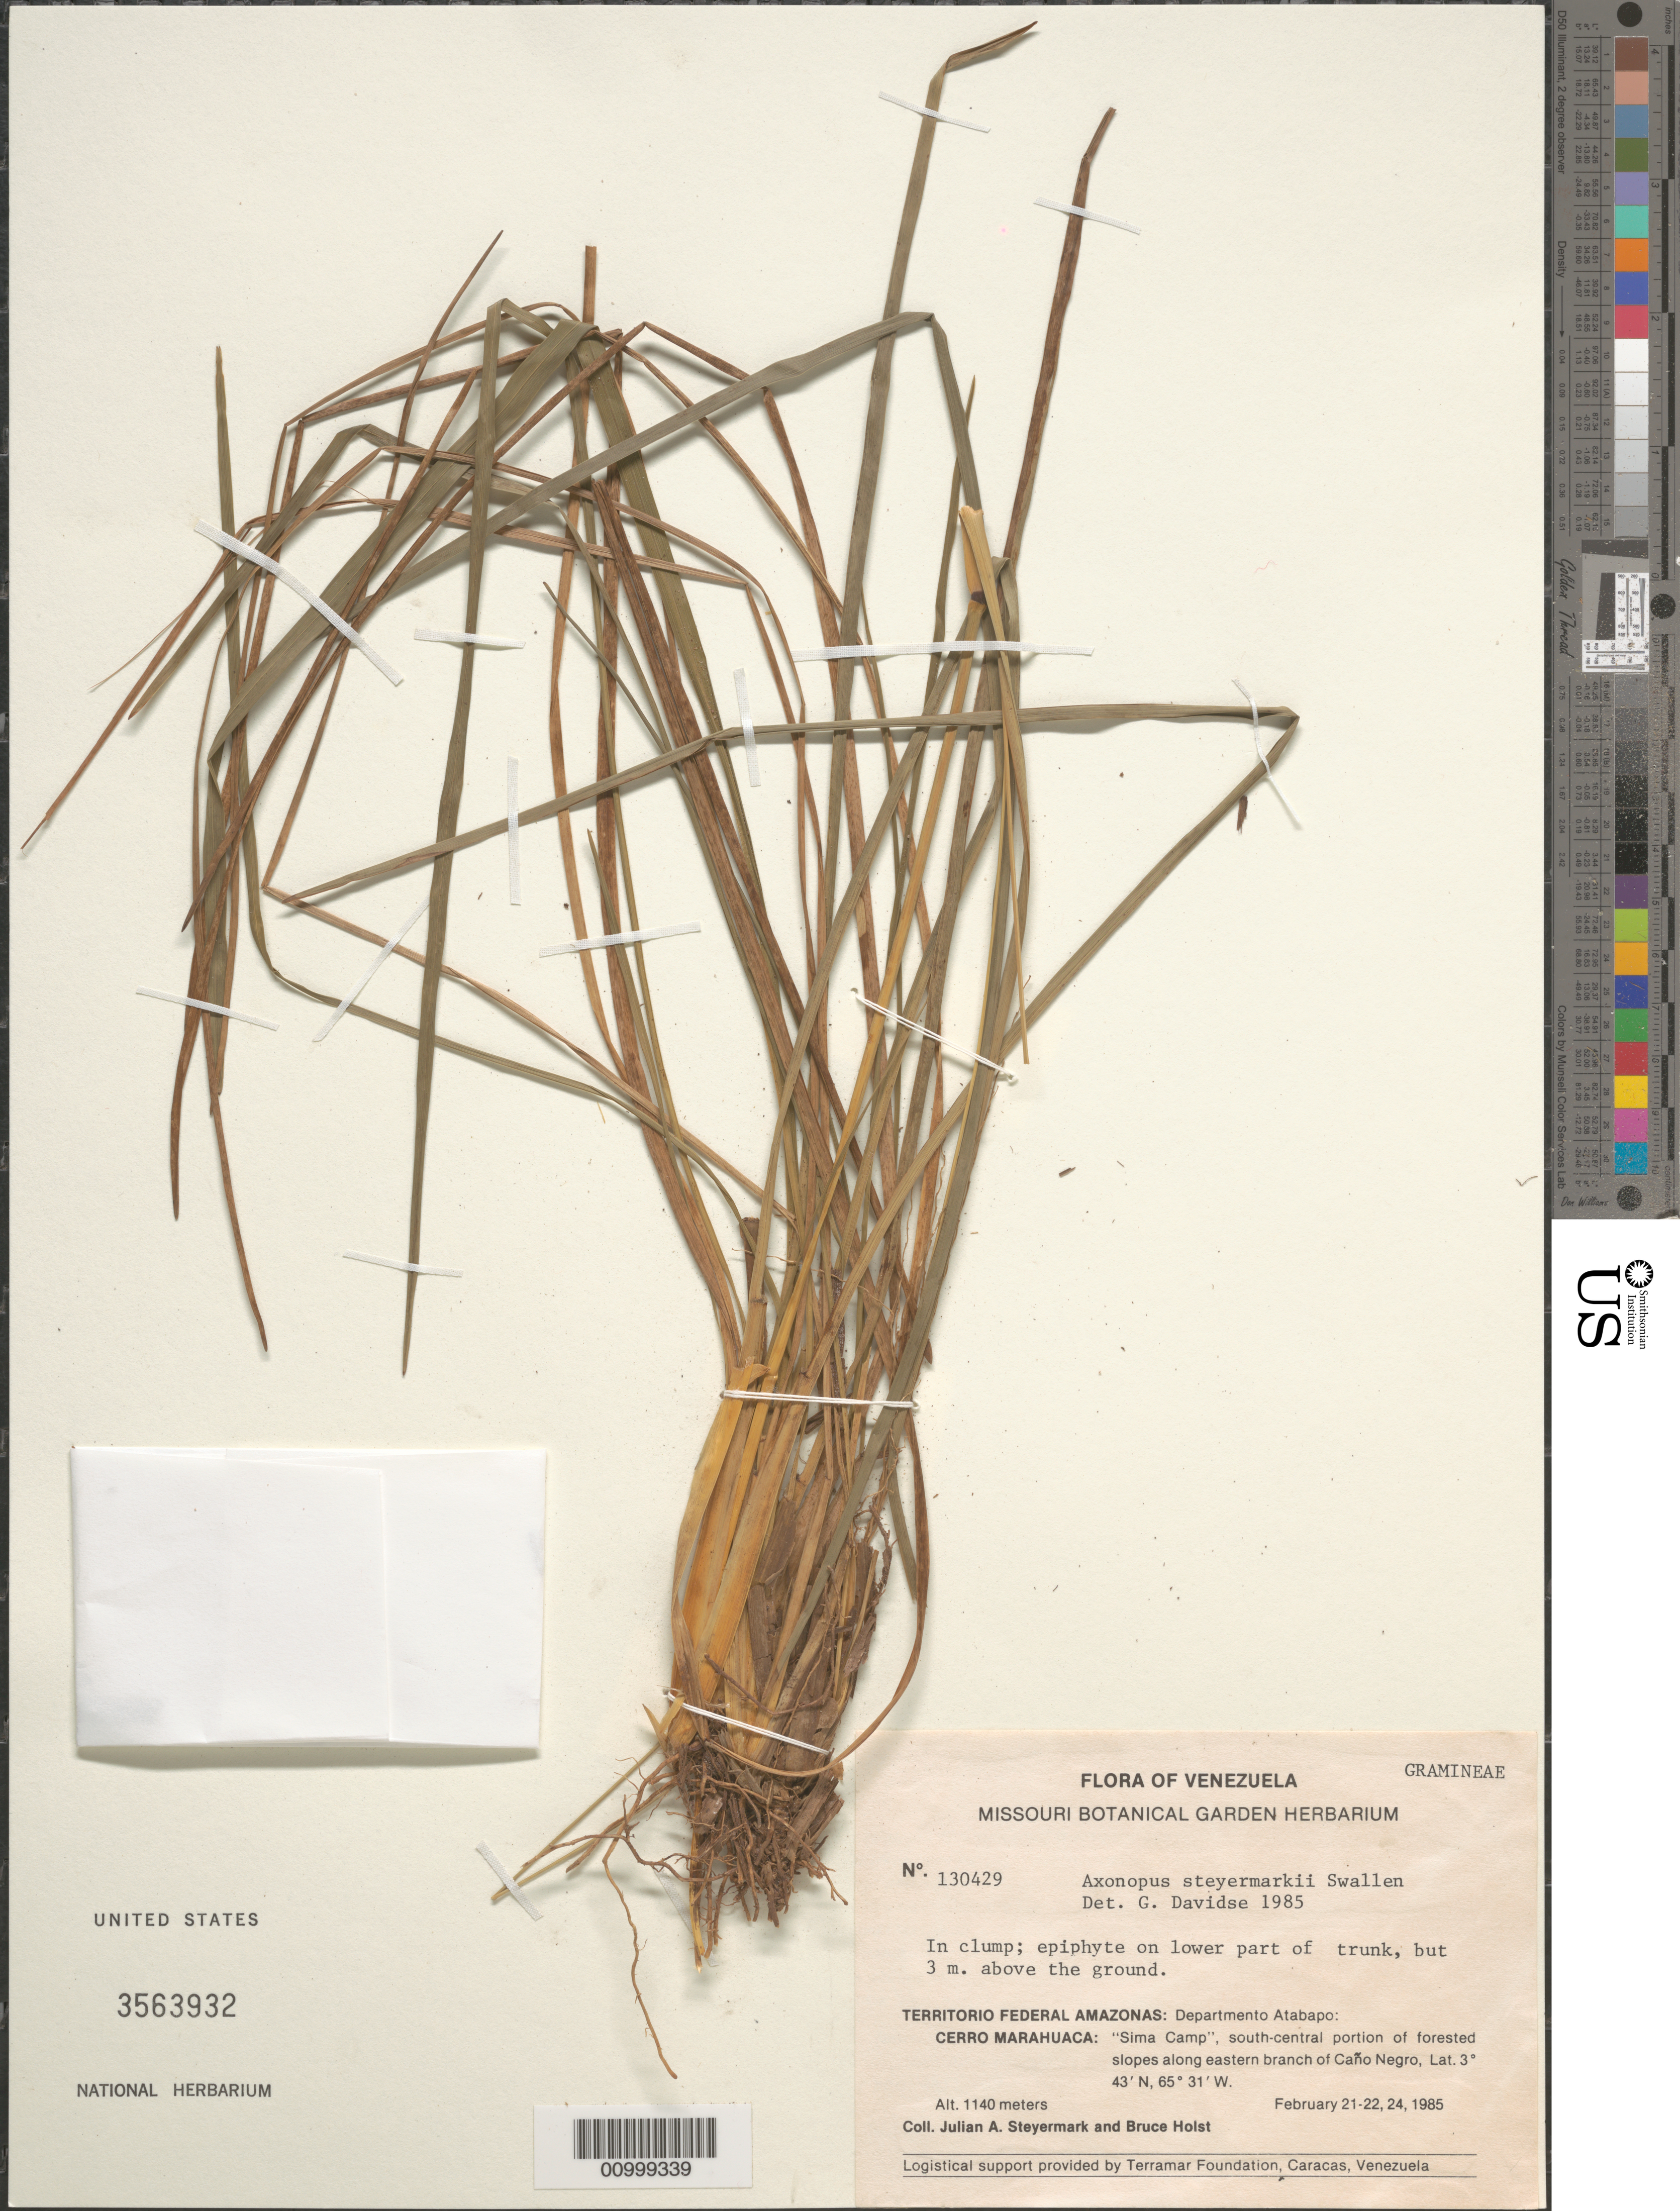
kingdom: Plantae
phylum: Tracheophyta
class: Liliopsida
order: Poales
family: Poaceae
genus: Axonopus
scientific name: Axonopus steyermarkii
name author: Swallen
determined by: Davidse, Gerrit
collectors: J. Steyermark & B. Holst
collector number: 130429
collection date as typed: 21-22, 24 February 1985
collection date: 1985-02-21/1985-02-24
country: Venezuela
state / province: Amazonas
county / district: Atabapo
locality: "Sima Camp," south-central portion of forested slopes along eastern branch of Cano Negro.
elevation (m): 1140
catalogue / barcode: US 3563932